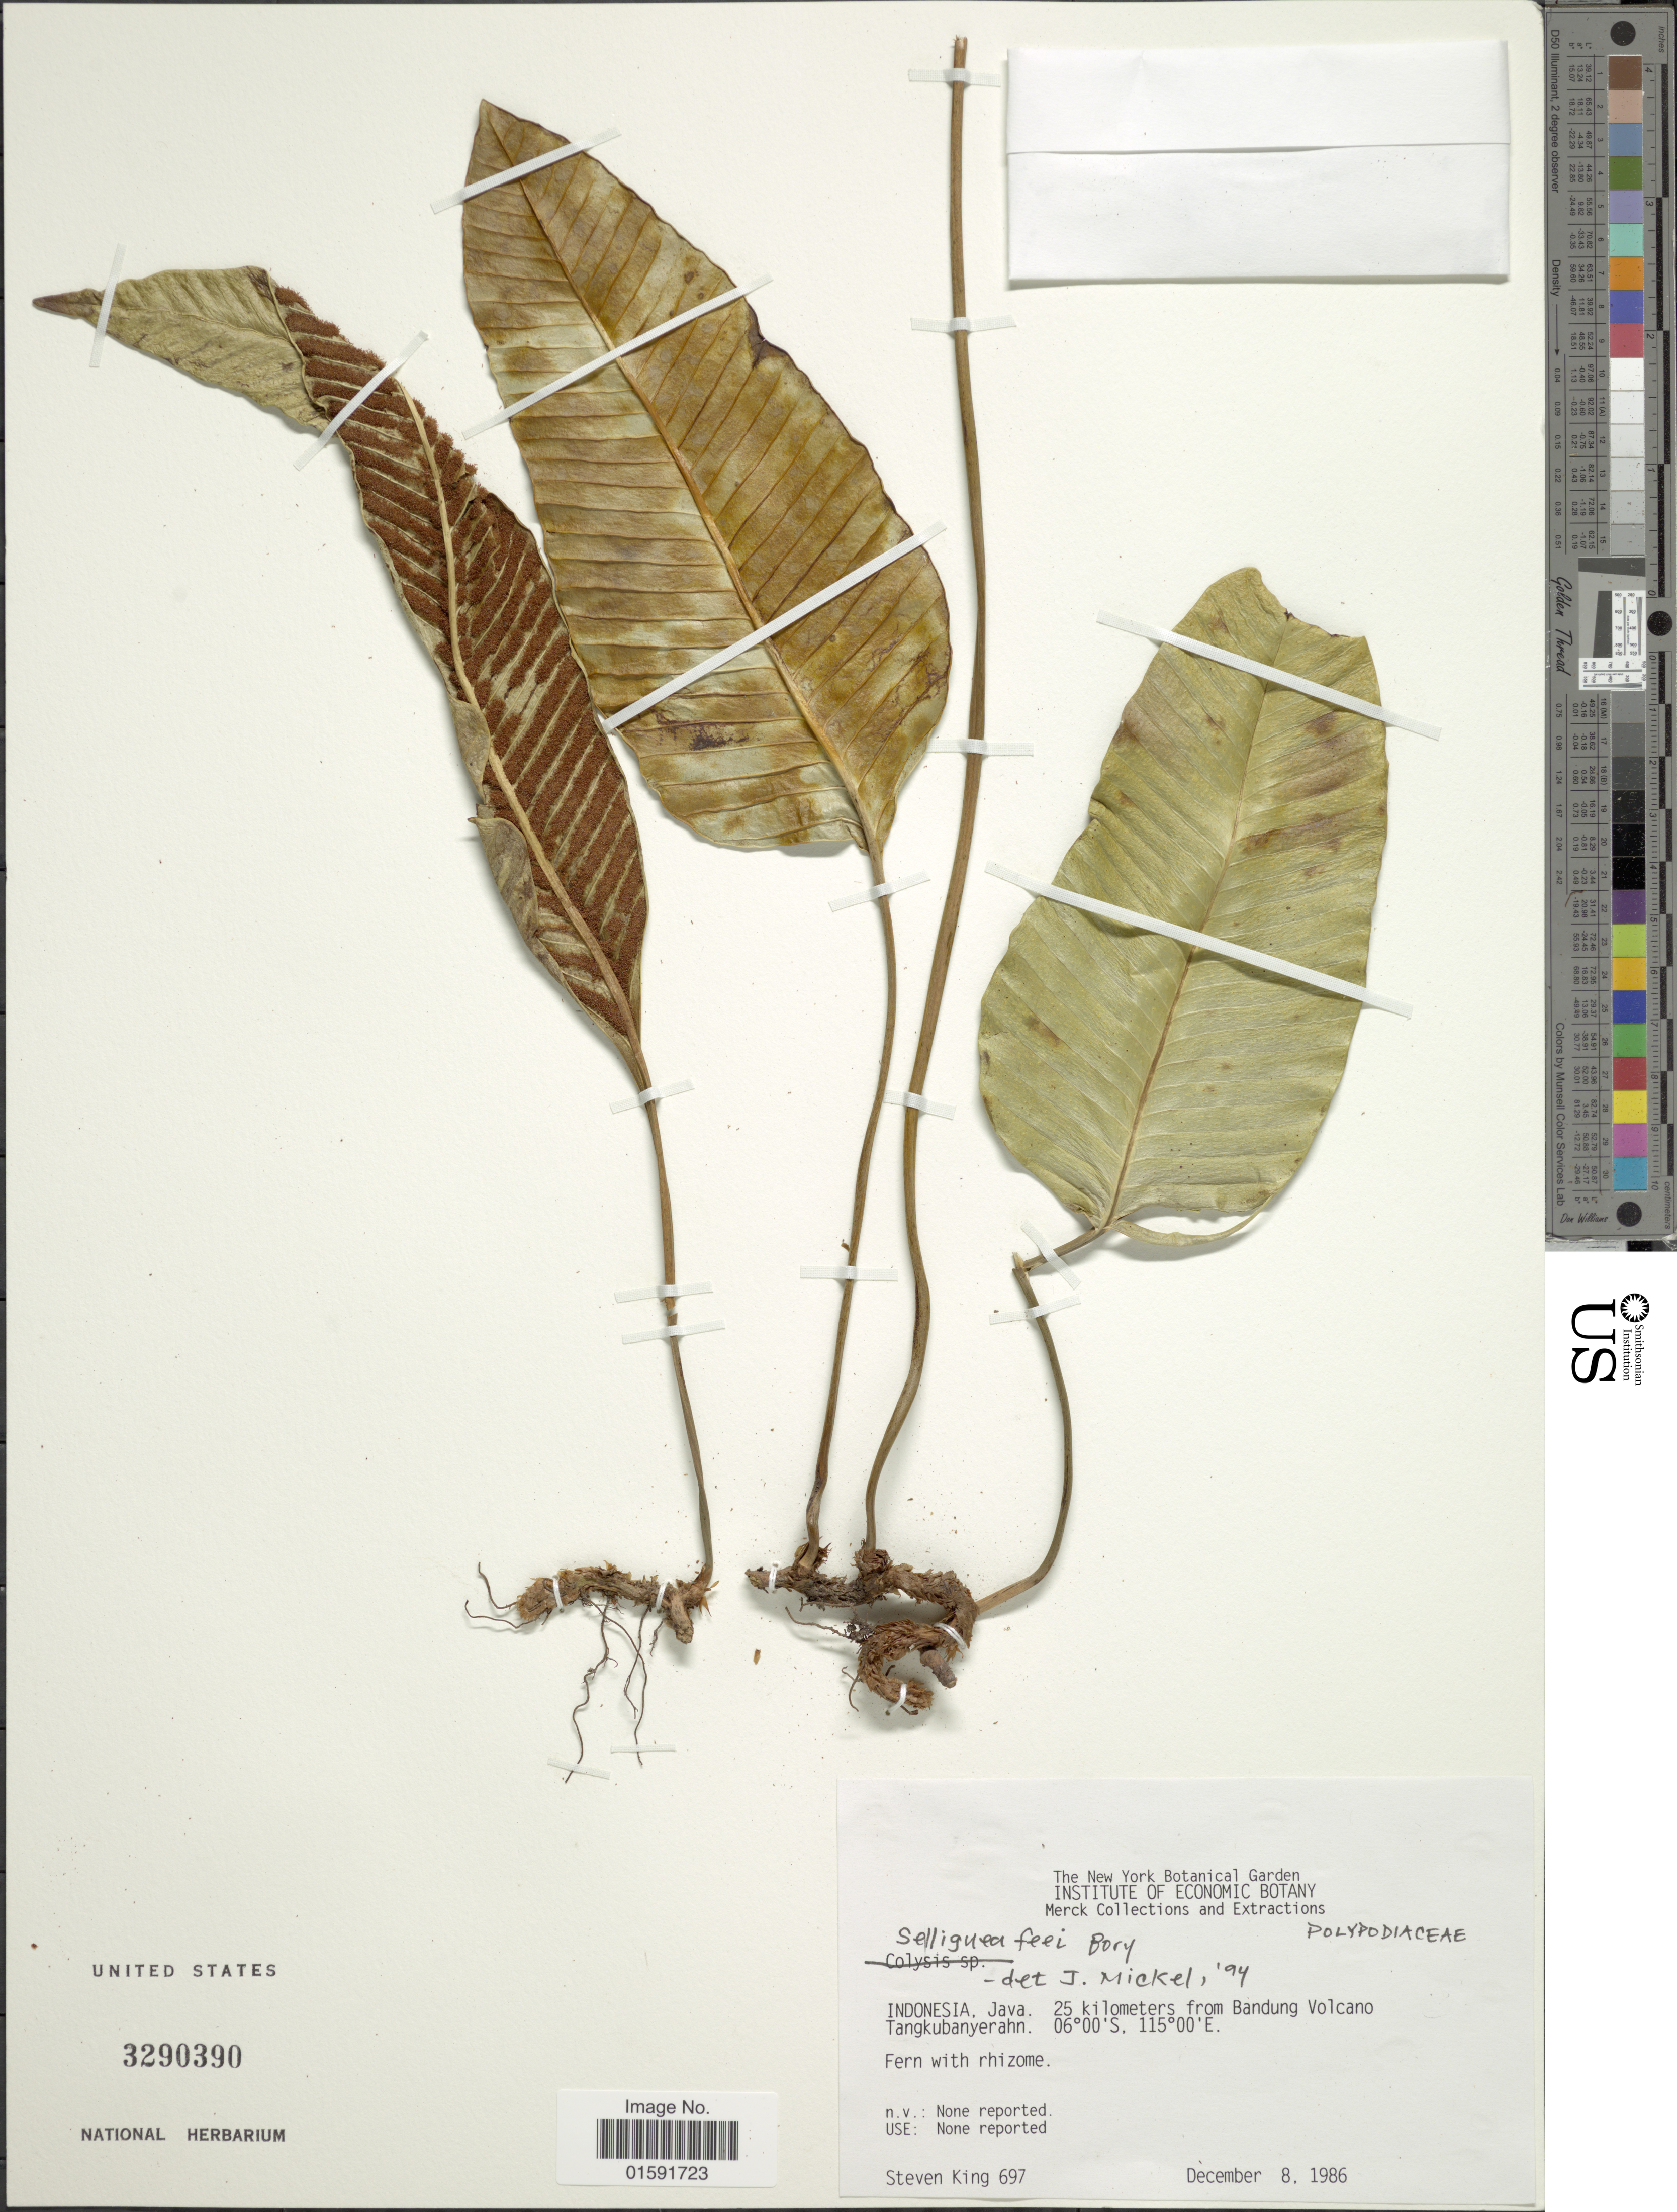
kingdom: Plantae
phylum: Tracheophyta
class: Polypodiopsida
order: Polypodiales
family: Polypodiaceae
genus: Selliguea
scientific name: Selliguea feei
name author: Bory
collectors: S. R. King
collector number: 697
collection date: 1986-12-08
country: Indonesia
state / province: Java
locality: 25 kilometers from Bandung Volcano, Tangkubanyerahn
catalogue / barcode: US 3290390